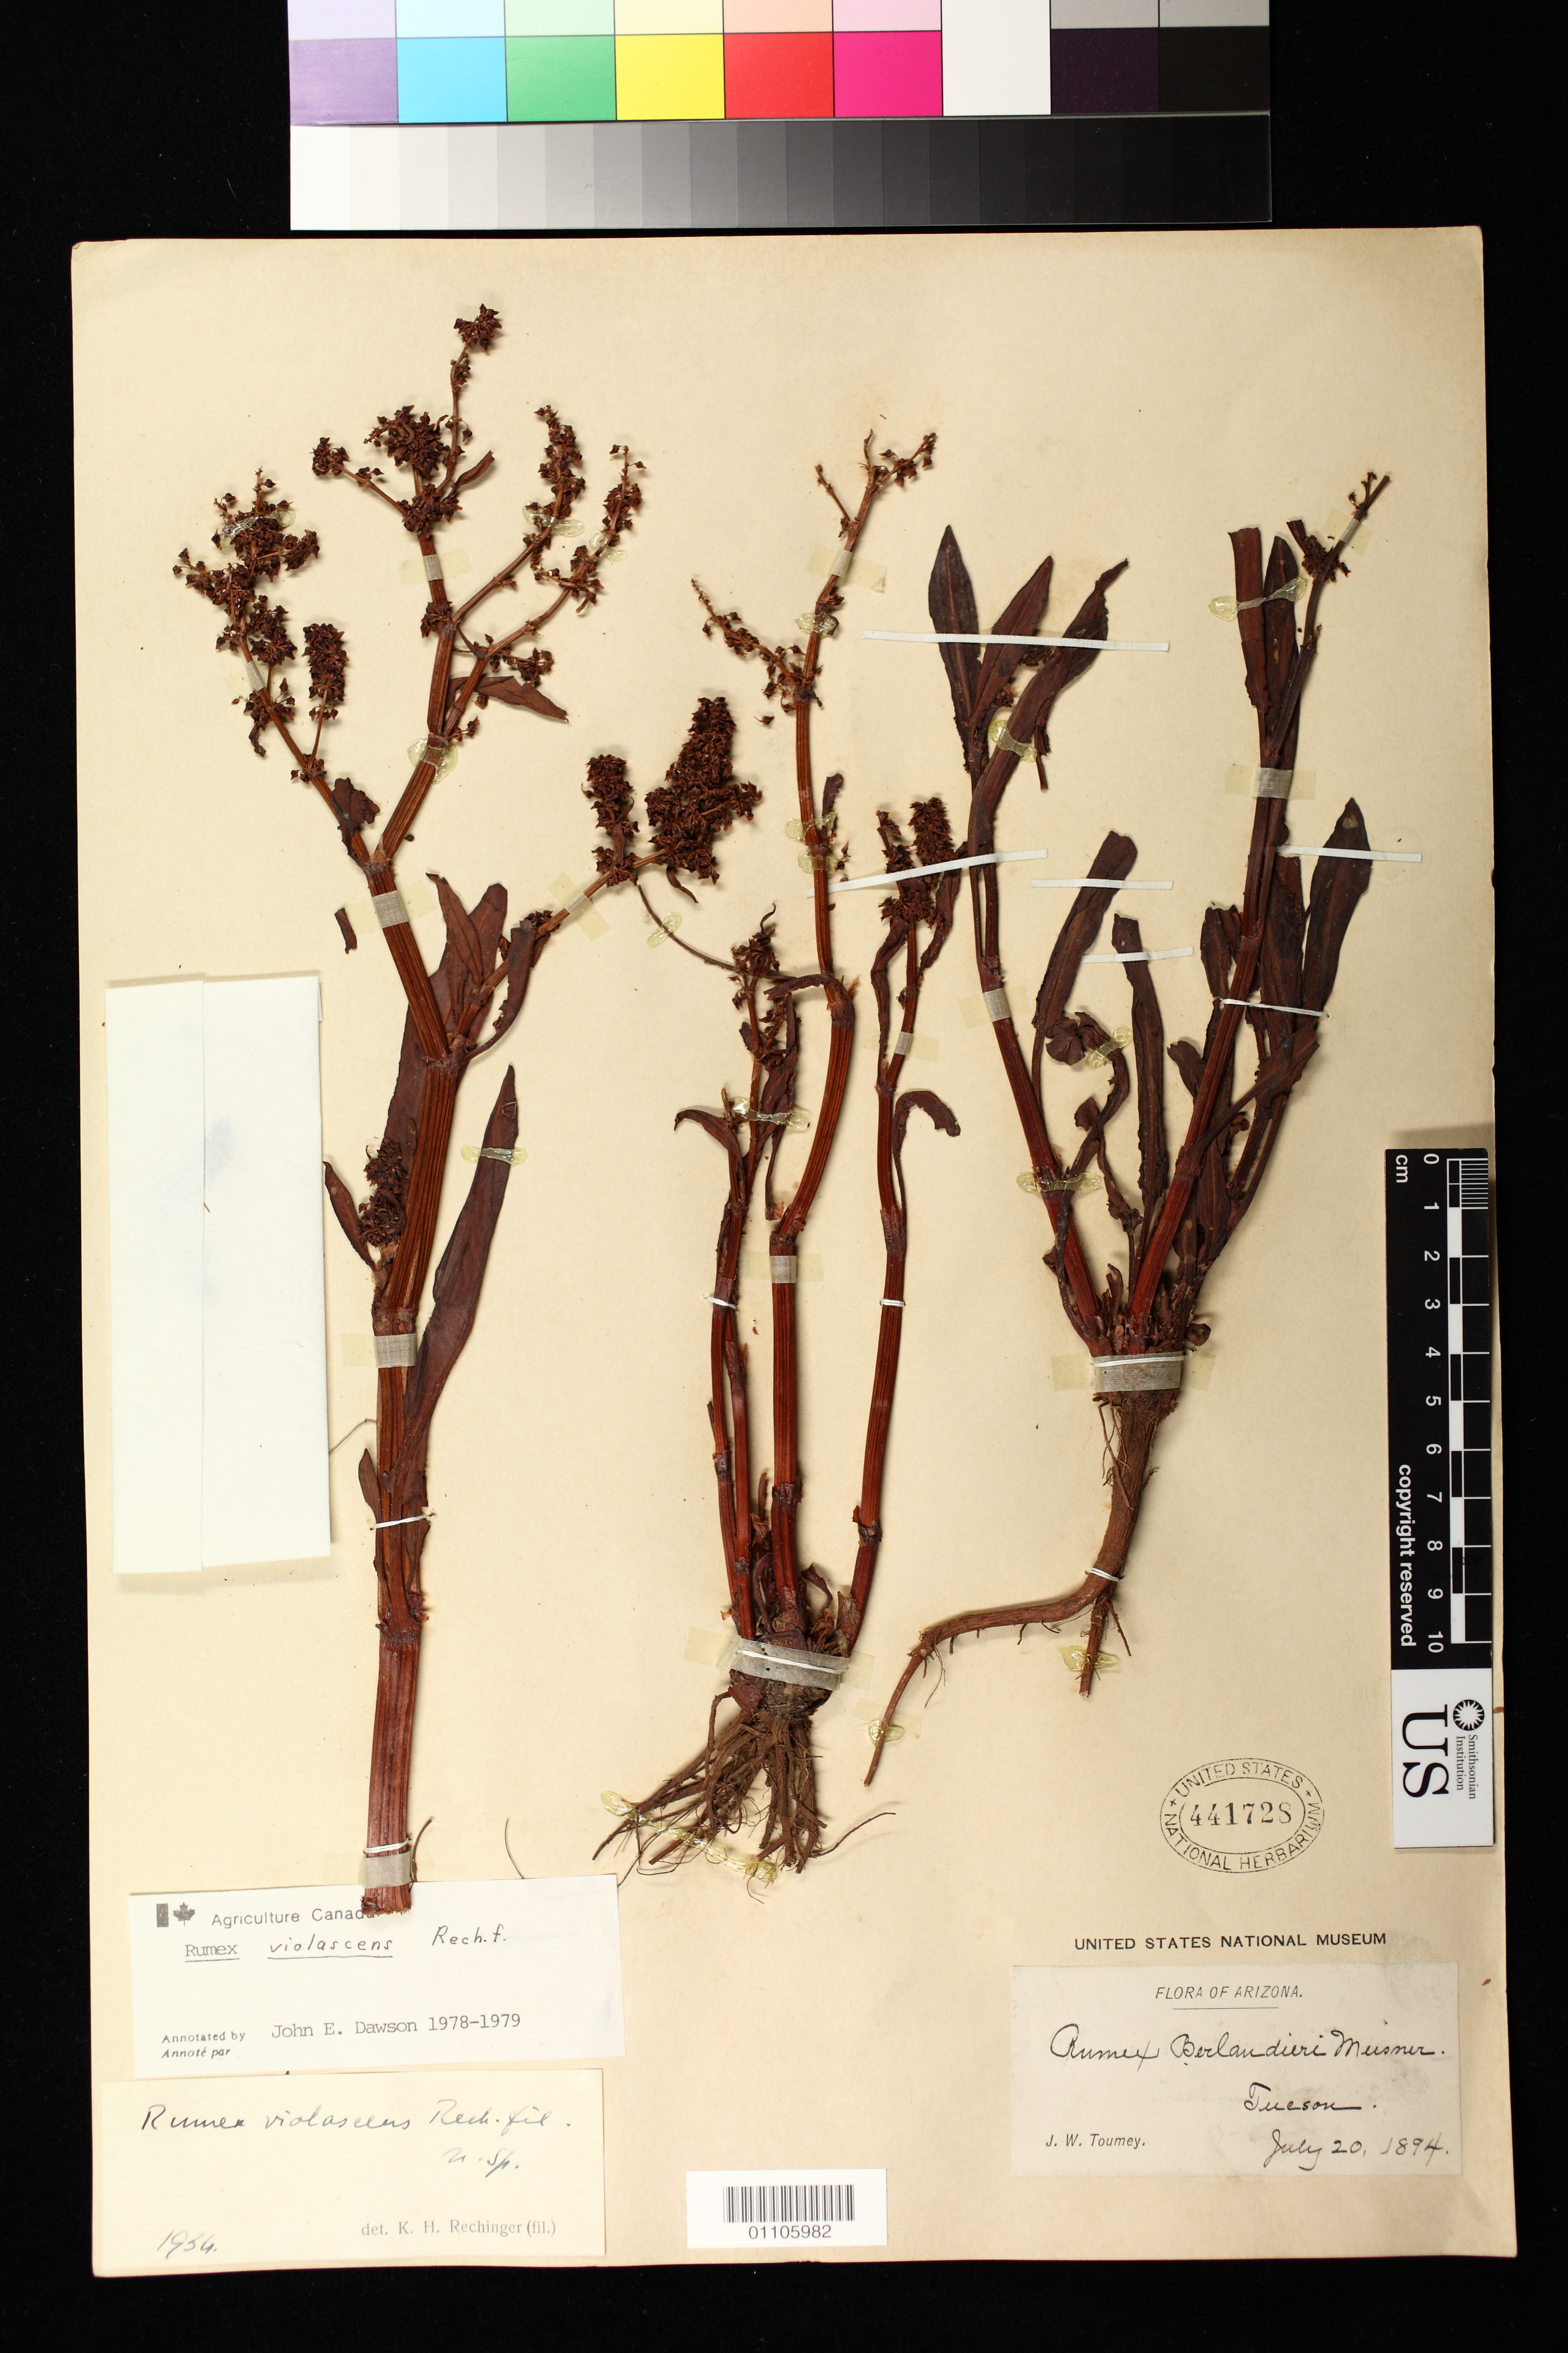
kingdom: Plantae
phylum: Tracheophyta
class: Magnoliopsida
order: Caryophyllales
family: Polygonaceae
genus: Rumex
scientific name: Rumex violascens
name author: Rech. f.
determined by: Rechinger, K. H.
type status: Syntype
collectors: J. W. Toumey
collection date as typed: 20 Jul 1894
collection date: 1894-07-20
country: United States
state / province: Arizona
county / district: Pima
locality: Tucson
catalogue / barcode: US 441728